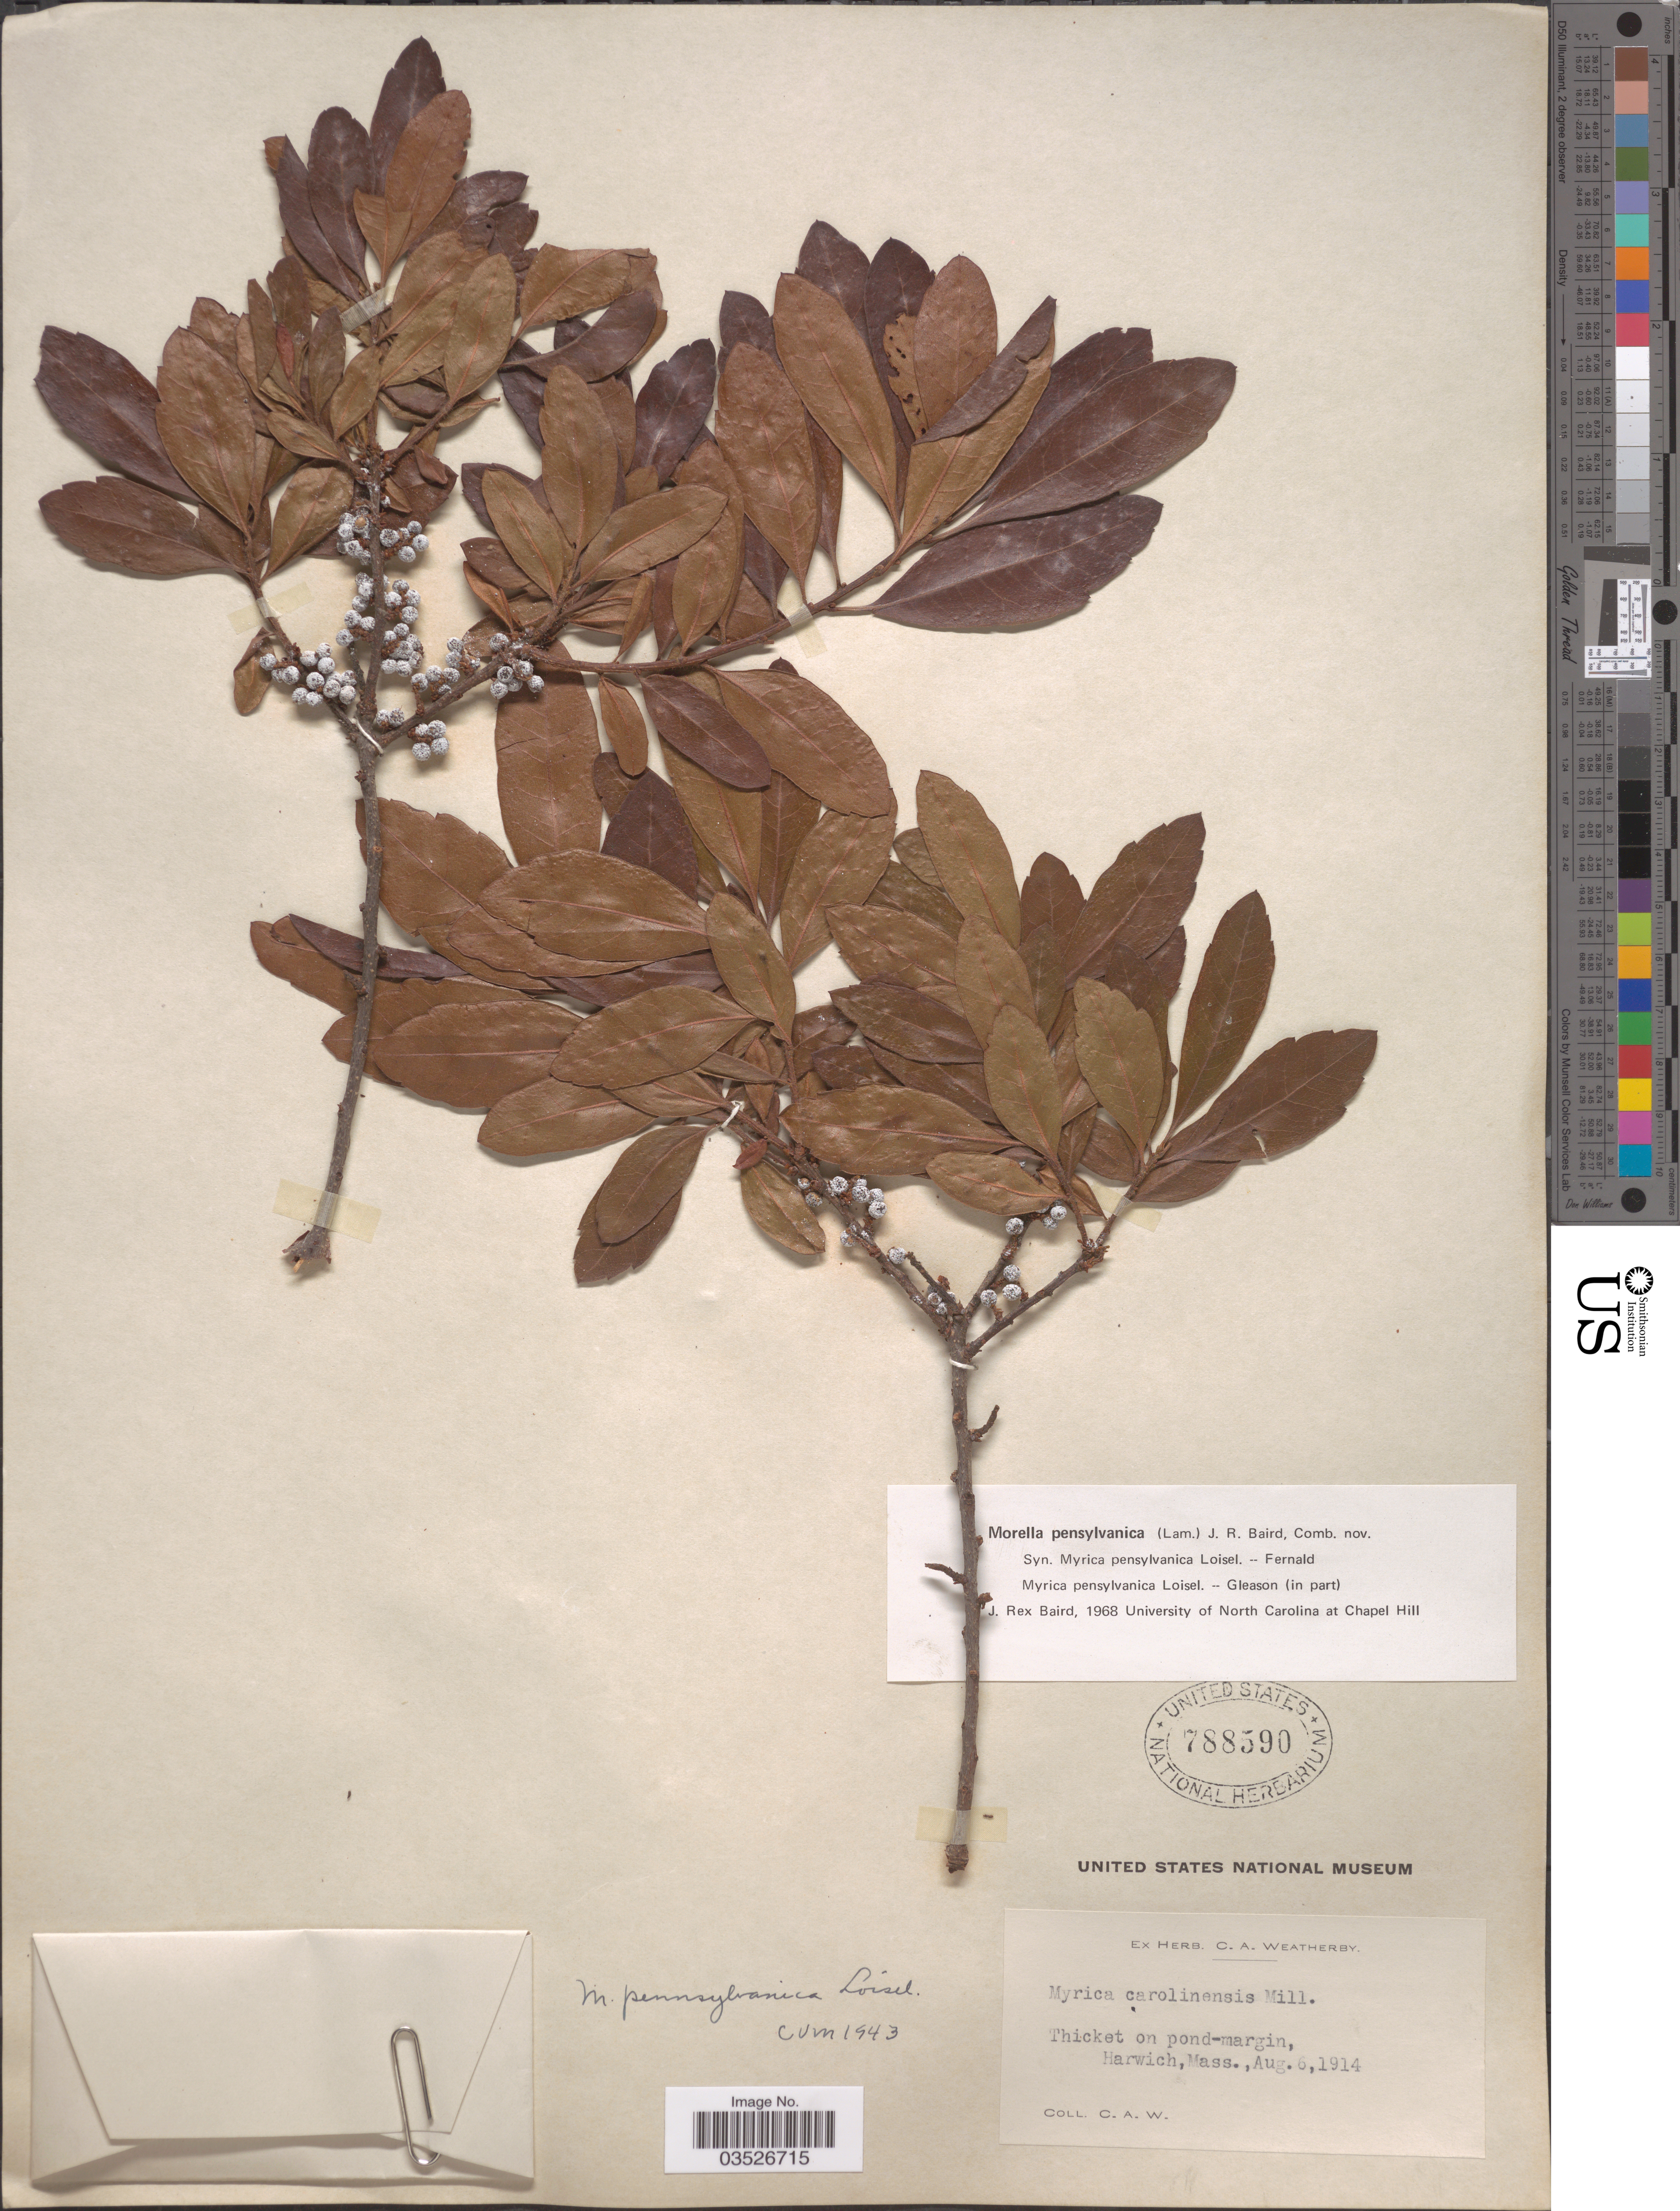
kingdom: Plantae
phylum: Tracheophyta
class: Magnoliopsida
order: Fagales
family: Myricaceae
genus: Morella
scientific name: Morella pensylvanica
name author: (Mirb.) Kartesz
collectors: C. A. Weatherby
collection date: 1914-08-06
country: United States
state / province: Massachusetts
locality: Thicket on pond-margin, Harwich.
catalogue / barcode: US 788590